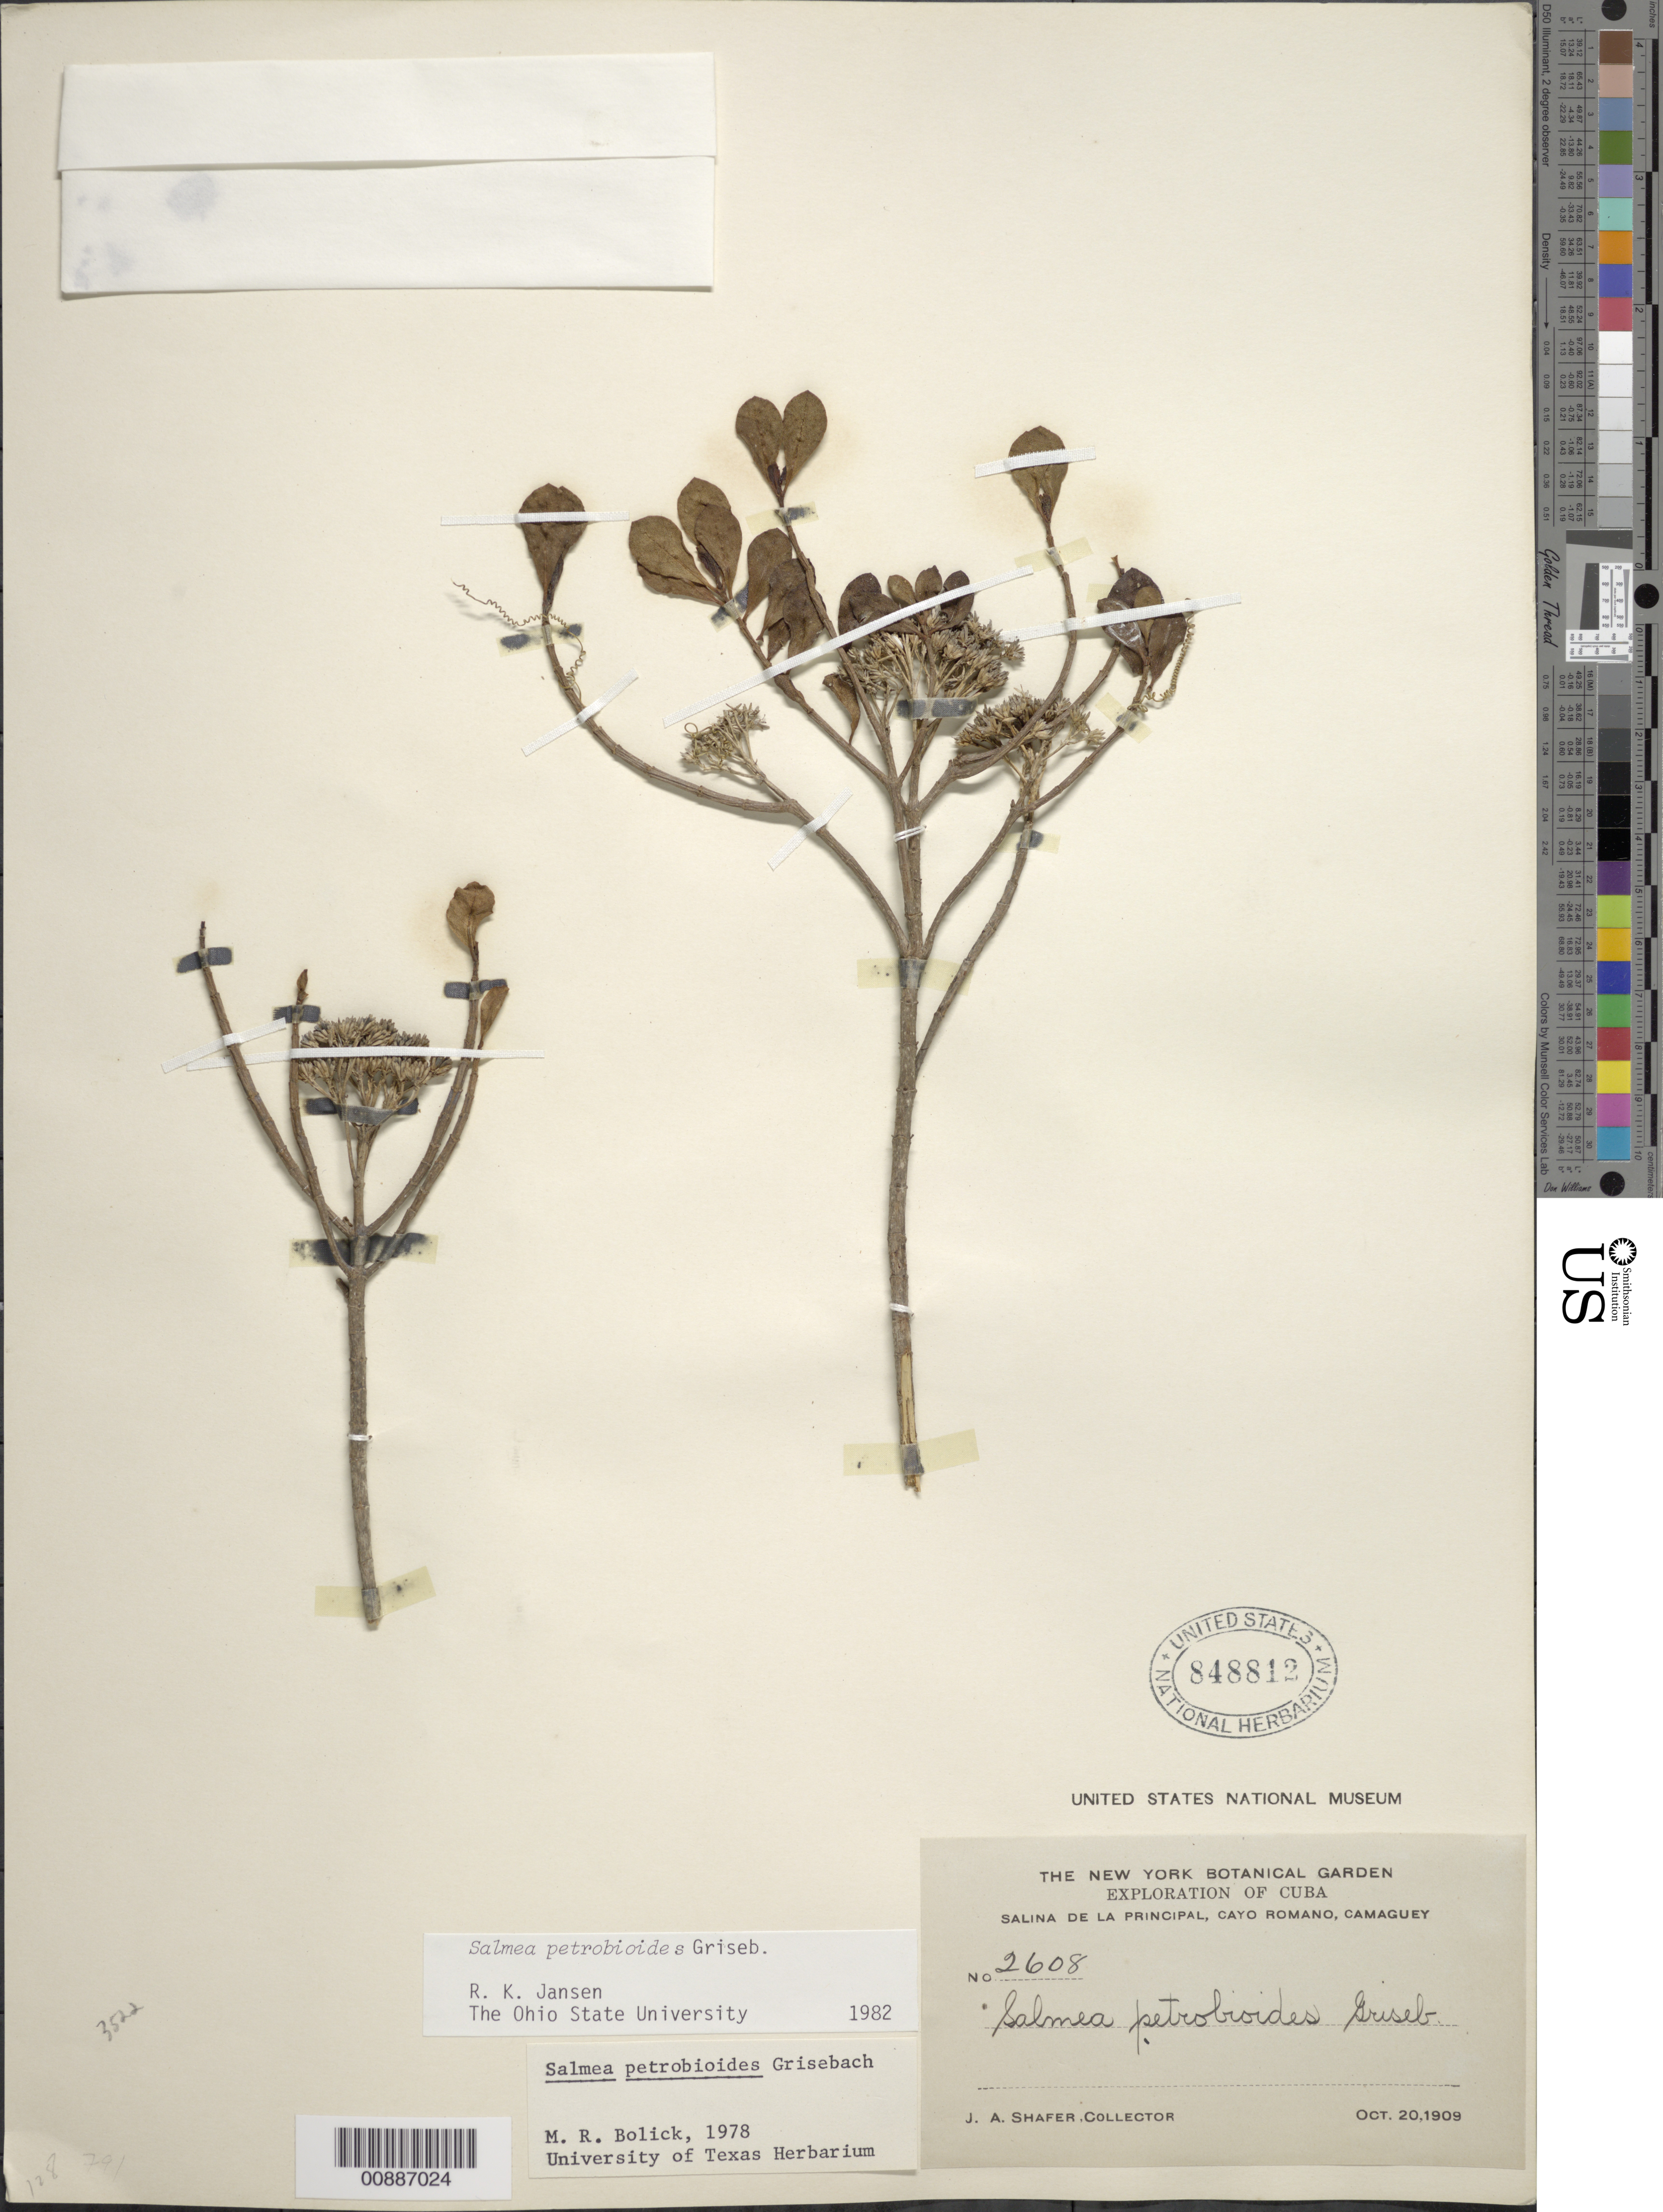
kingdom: Plantae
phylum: Tracheophyta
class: Magnoliopsida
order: Asterales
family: Asteraceae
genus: Salmea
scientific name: Salmea petrobioides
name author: Griseb.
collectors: J. A. Shafer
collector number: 2608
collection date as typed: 20 Oct 1909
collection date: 1909-10-20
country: Cuba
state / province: Camaguey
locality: Salina de la Principal, Cayo Romano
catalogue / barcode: US 848812